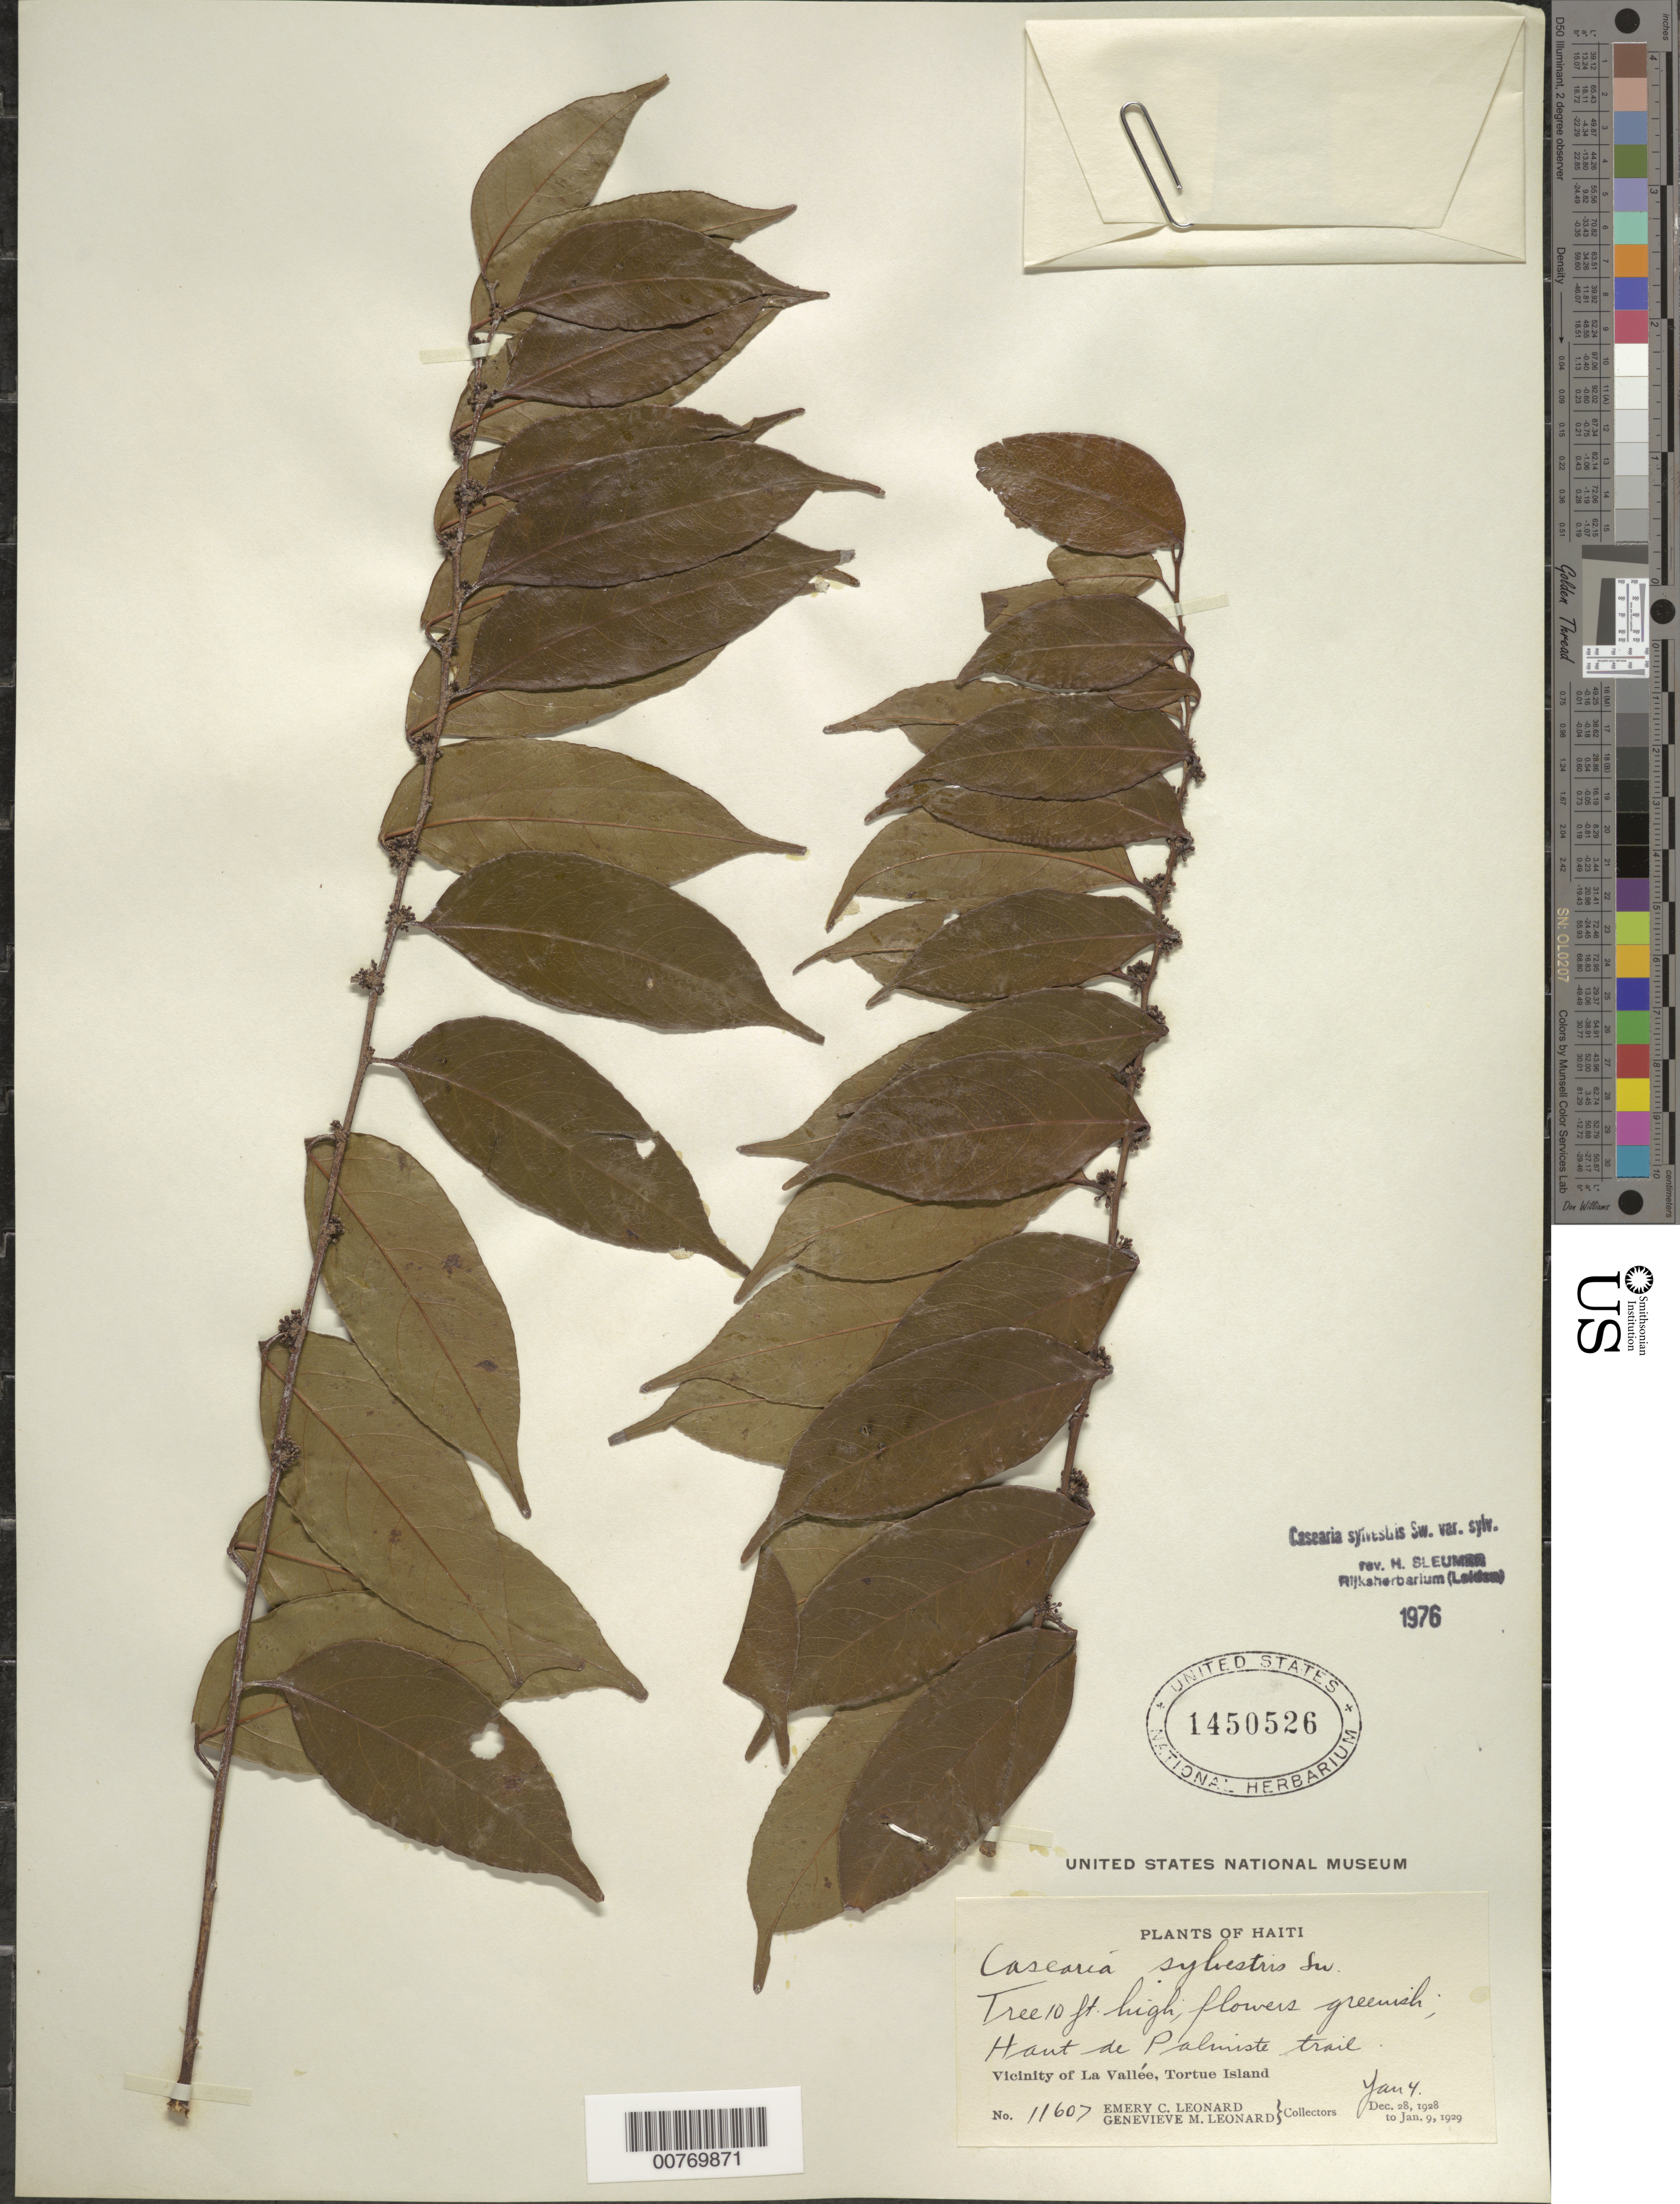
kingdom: Plantae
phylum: Tracheophyta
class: Magnoliopsida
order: Malpighiales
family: Salicaceae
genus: Casearia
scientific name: Casearia sylvestris var. sylvestris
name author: Sw.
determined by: Sleumer, H. O.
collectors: E. C. Leonard & G. M. Leonard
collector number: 11607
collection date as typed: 04 Jan 1929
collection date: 1929-01-04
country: Haiti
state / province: Nord-Óuest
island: Île de la Tortue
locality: Vicinity of La Vallée, Tortue Island; Haut de Palmiste trail.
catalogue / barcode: US 1450526